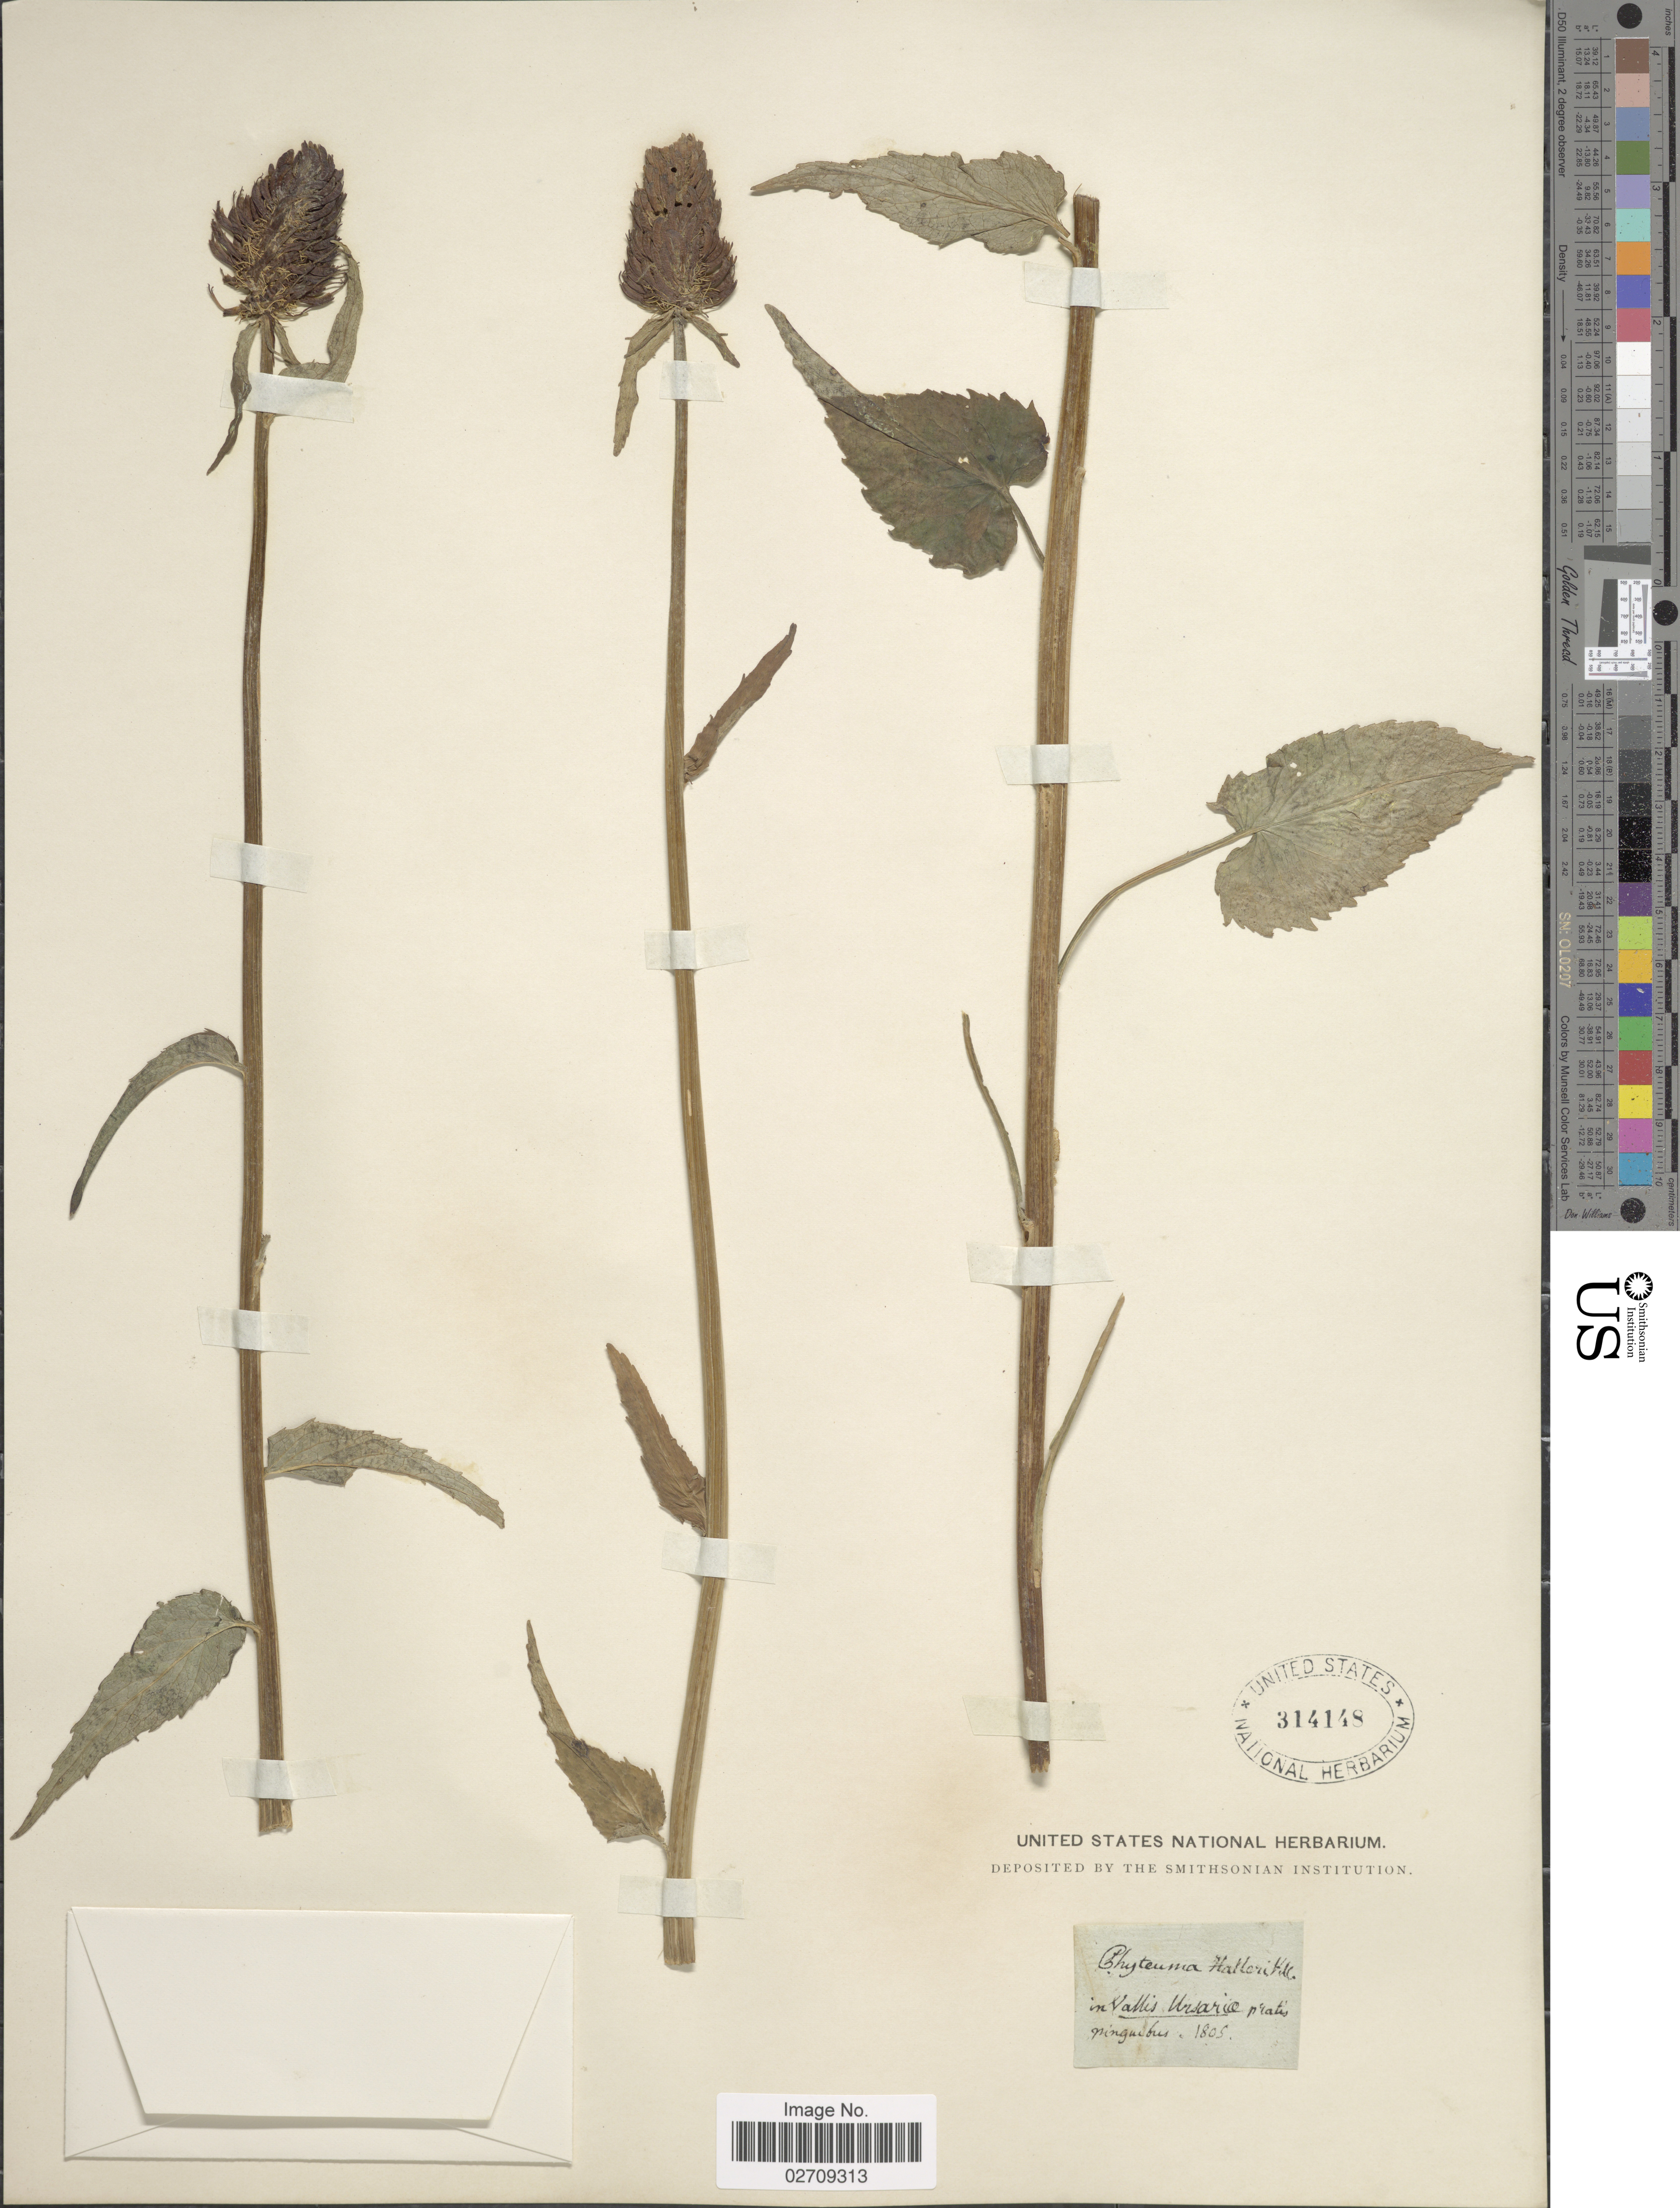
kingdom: Plantae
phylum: Tracheophyta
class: Magnoliopsida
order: Asterales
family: Campanulaceae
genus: Phyteuma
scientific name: Phyteuma halleri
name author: All.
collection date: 1805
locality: In vallis Ursaria pratis minguibus [interpreted]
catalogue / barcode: US 314148